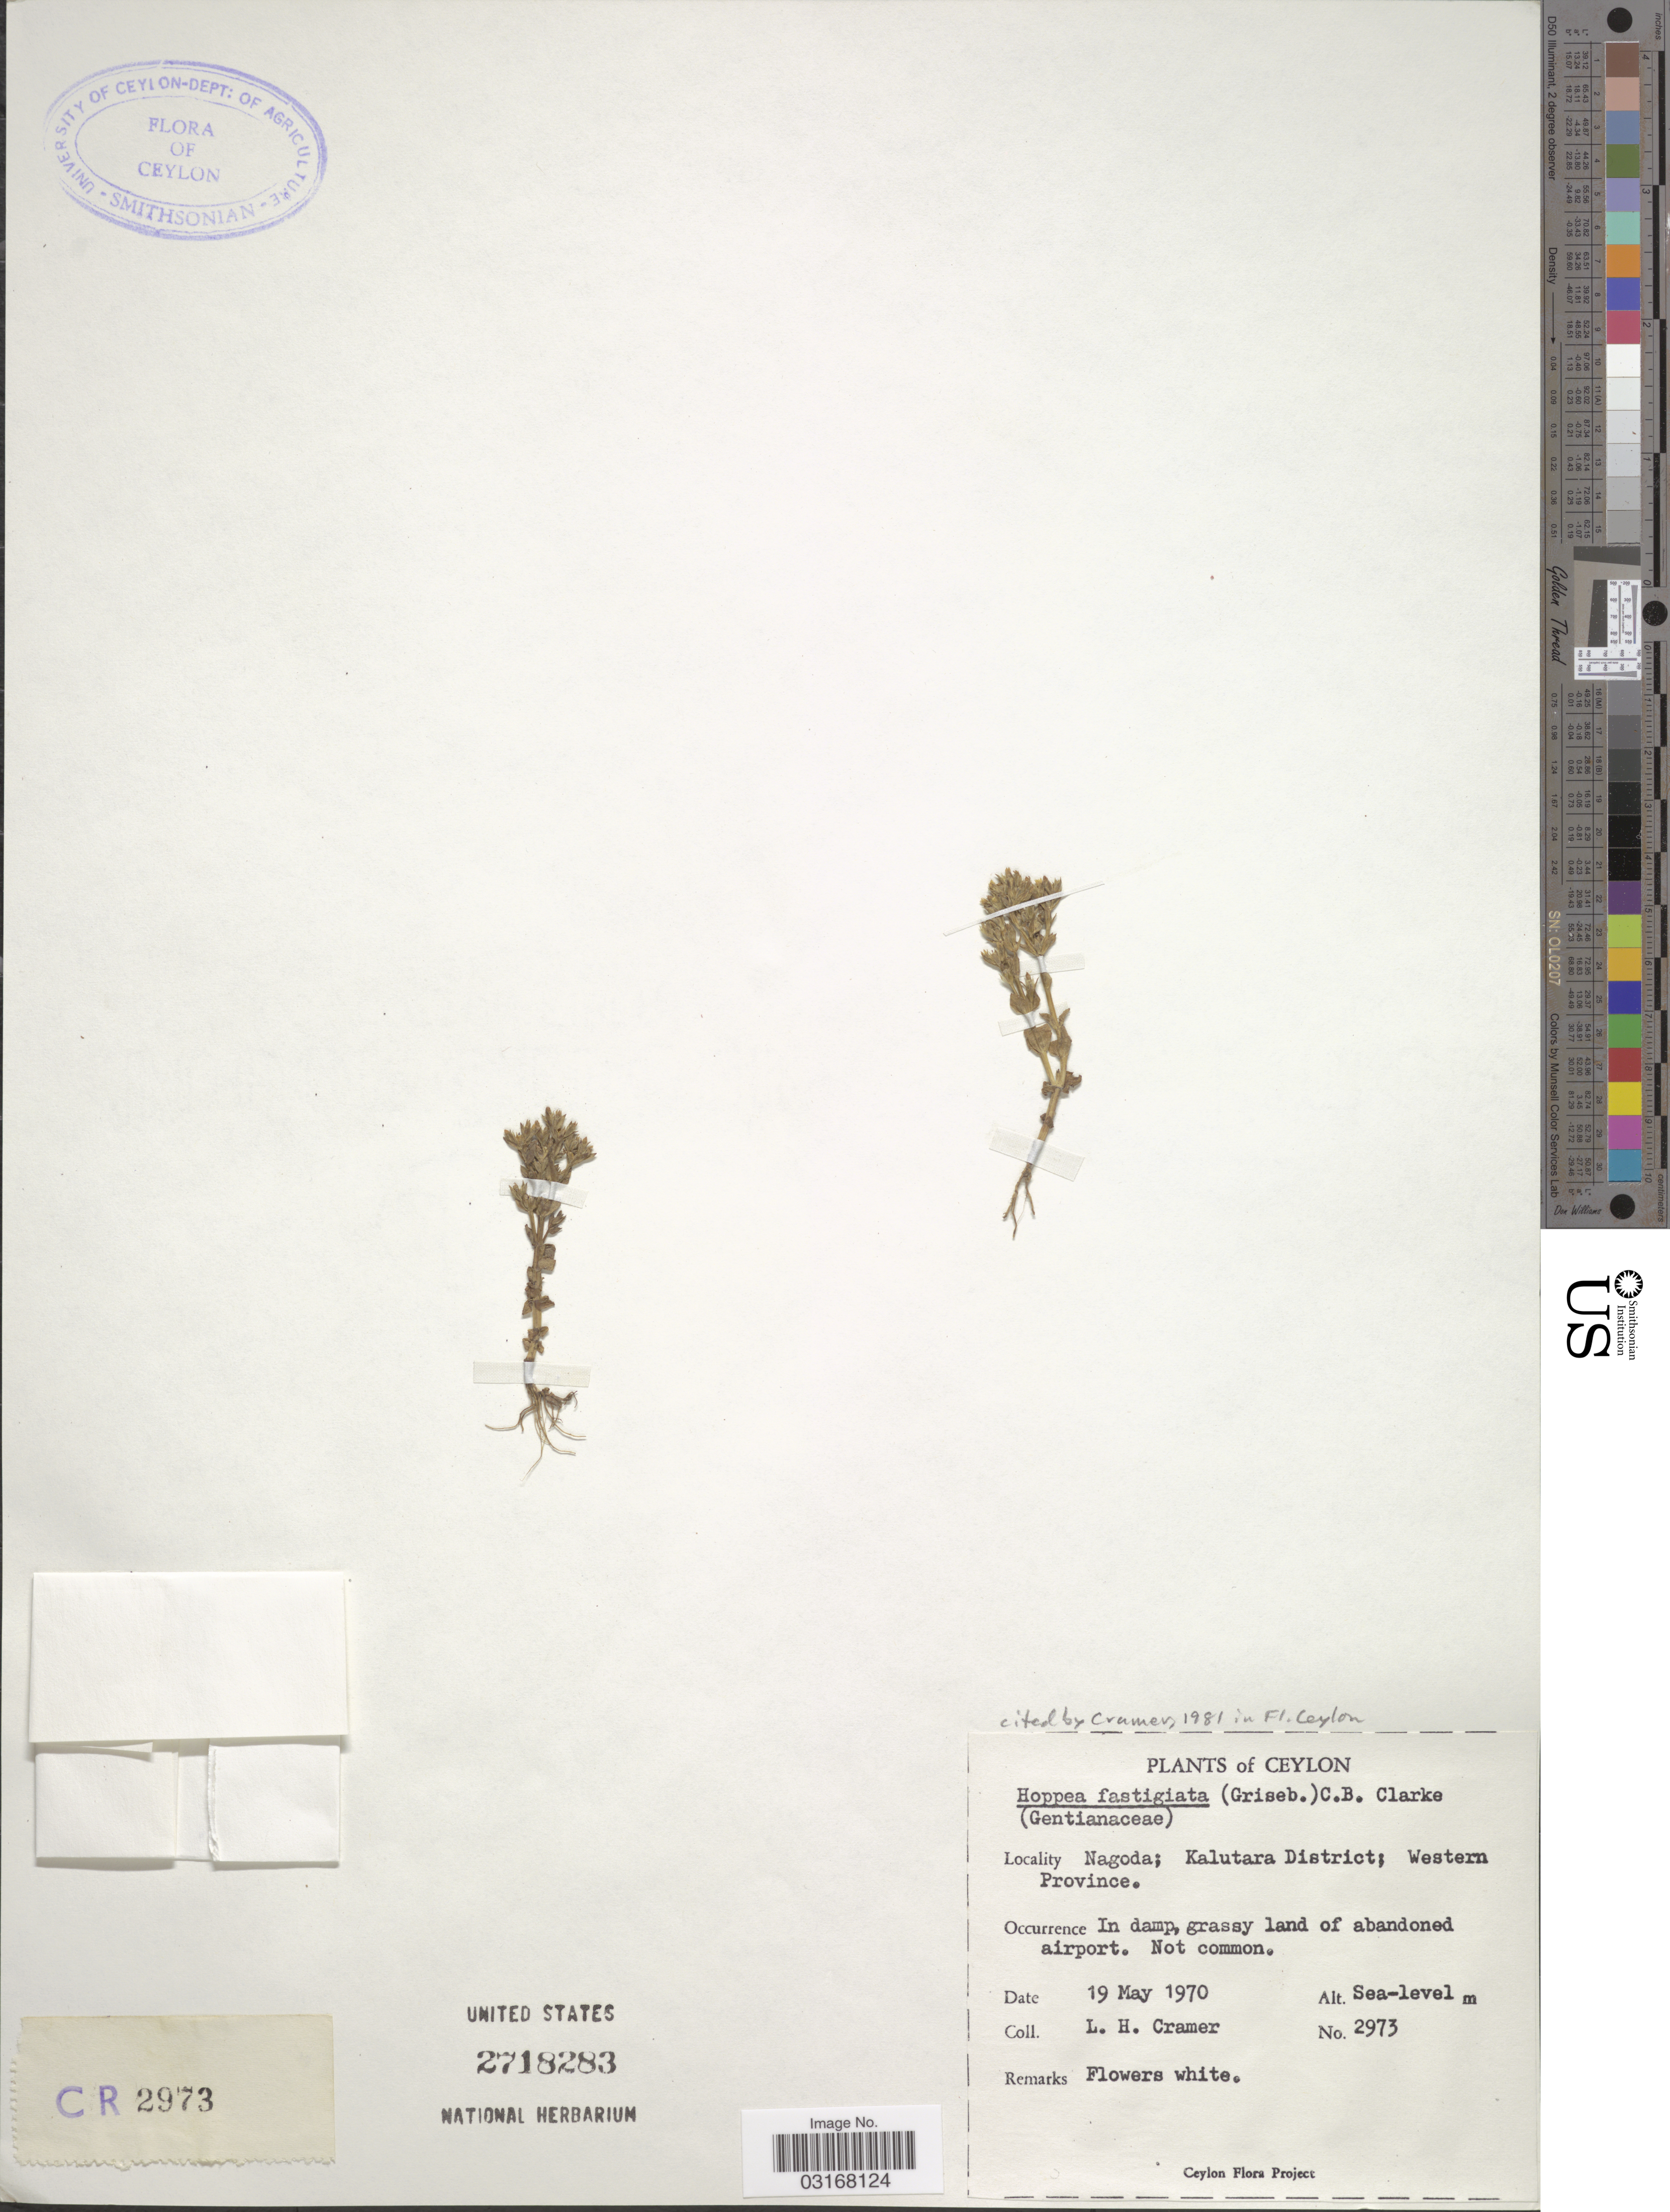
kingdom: Plantae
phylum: Tracheophyta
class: Magnoliopsida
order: Gentianales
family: Gentianaceae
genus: Hoppea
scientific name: Hoppea fastigiata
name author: (Griseb.) C.B. Clarke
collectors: L. H. Cramer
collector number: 2973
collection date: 1970-05-19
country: Sri Lanka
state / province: Western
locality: Ceylon. Nagoda; Kalutara District.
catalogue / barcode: US 2718283